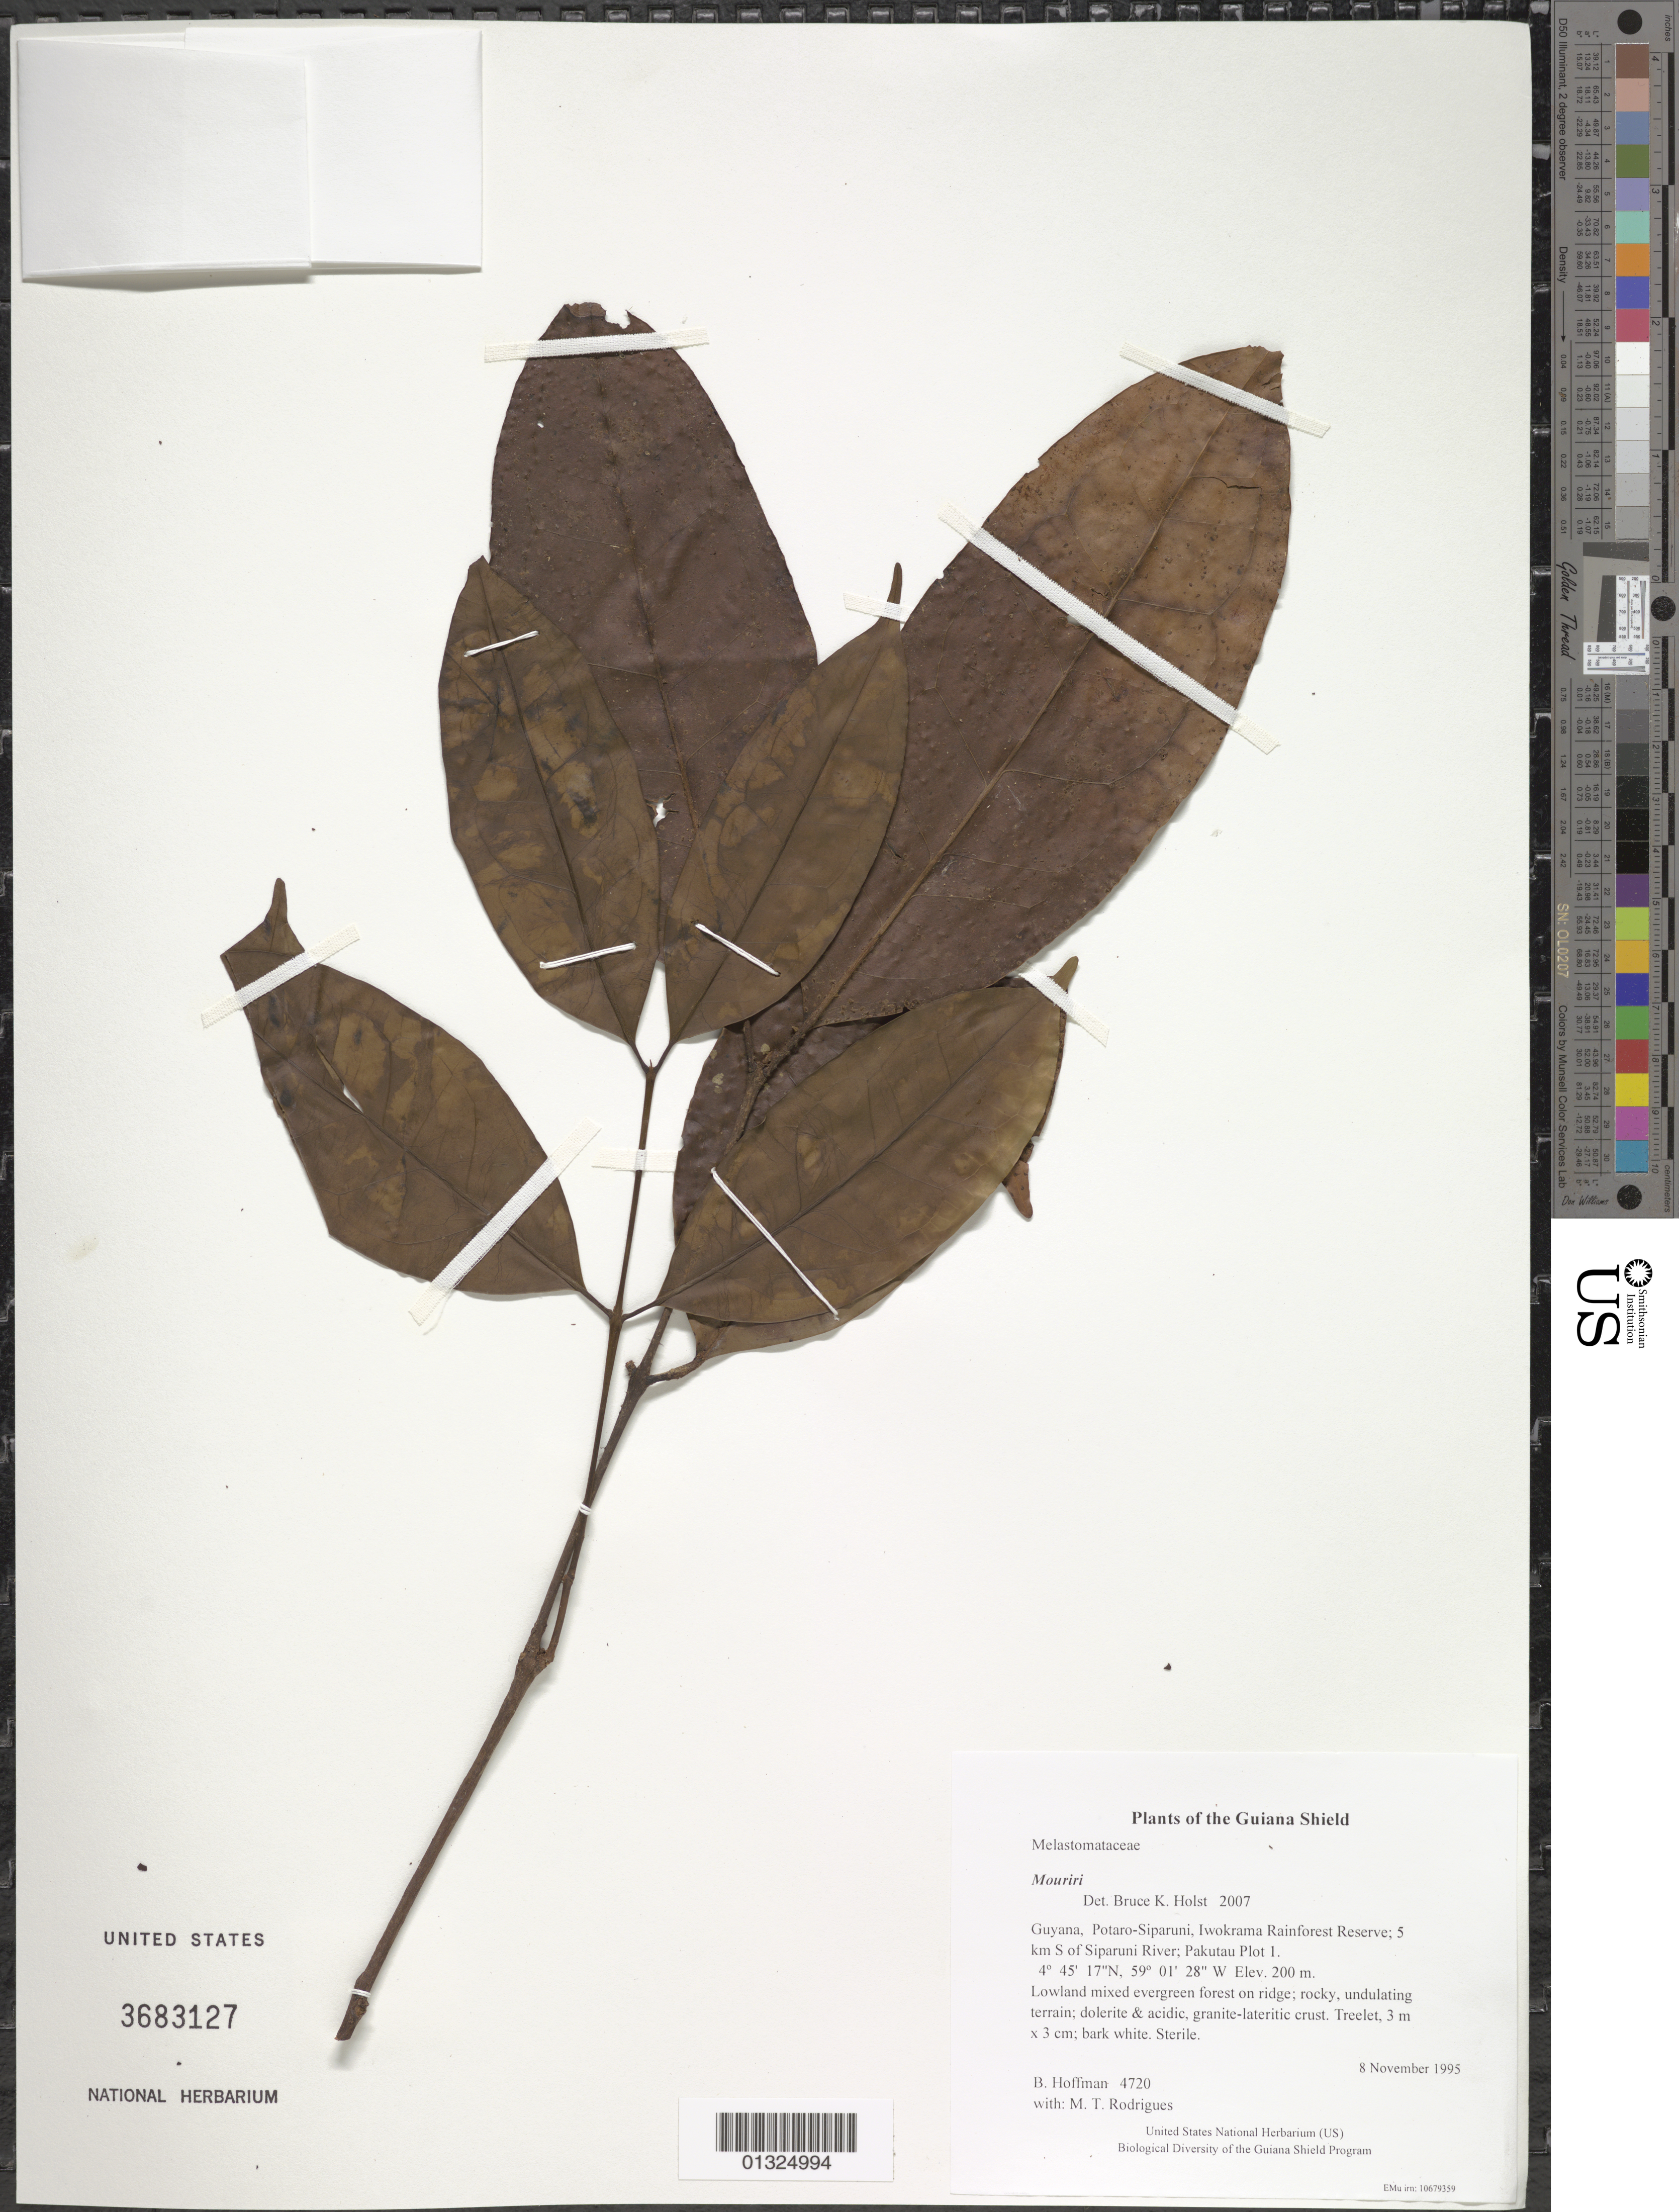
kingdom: Plantae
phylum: Tracheophyta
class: Magnoliopsida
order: Myrtales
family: Melastomataceae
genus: Mouriri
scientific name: Mouriri sp.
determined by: Holst, Bruce K.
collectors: B. Hoffman & M. T. Rodrigues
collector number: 4720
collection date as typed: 8 November 1995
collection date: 1995-11-08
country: Guyana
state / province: Potaro-Siparuni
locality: Iwokrama Rainforest Reserve; 5 km S of Siparuni River; Pakutau Plot 1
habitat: Lowland mixed evergreen forest on ridge; rocky, undulating terrain; dolerite & acidic, granite-lateritic crust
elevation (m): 200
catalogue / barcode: US 3683127